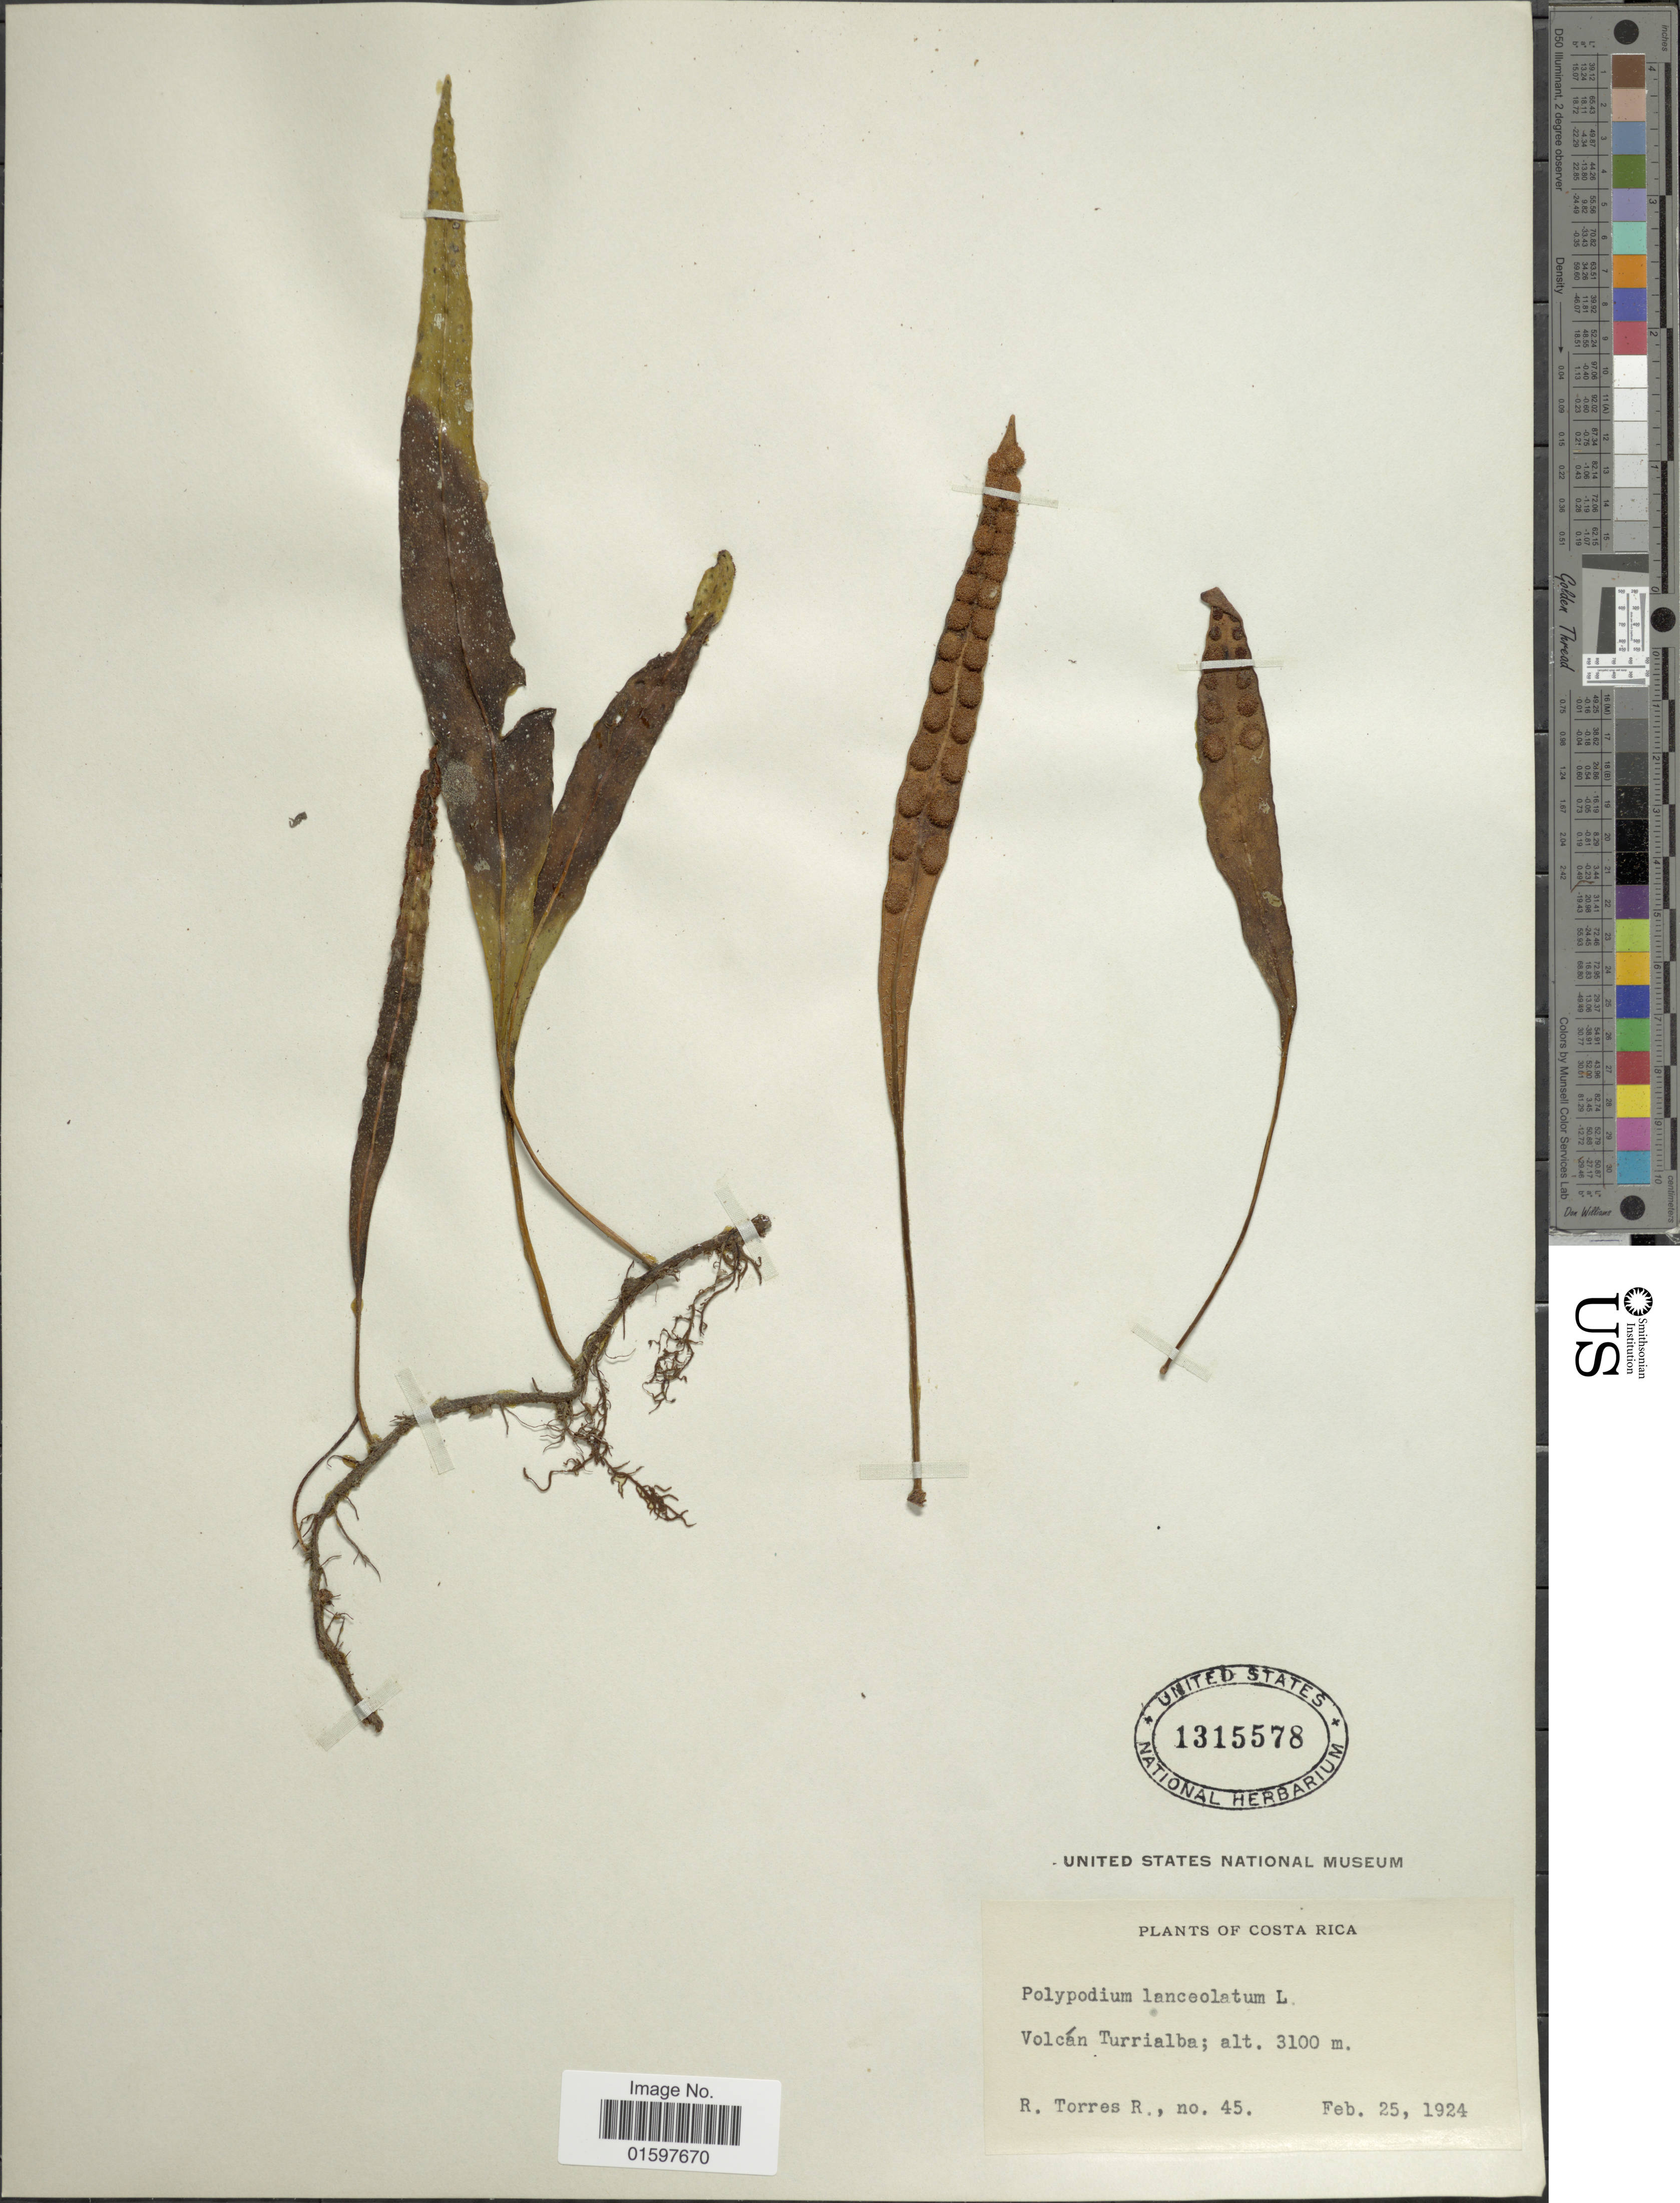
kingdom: Plantae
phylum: Tracheophyta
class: Polypodiopsida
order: Polypodiales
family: Polypodiaceae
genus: Pleopeltis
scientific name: Pleopeltis lanceolata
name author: Kaulf.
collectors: R. Torres R.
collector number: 45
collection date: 1924-02-25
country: Costa Rica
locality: Volcán Turrialba.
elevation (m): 3100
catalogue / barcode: US 1315578